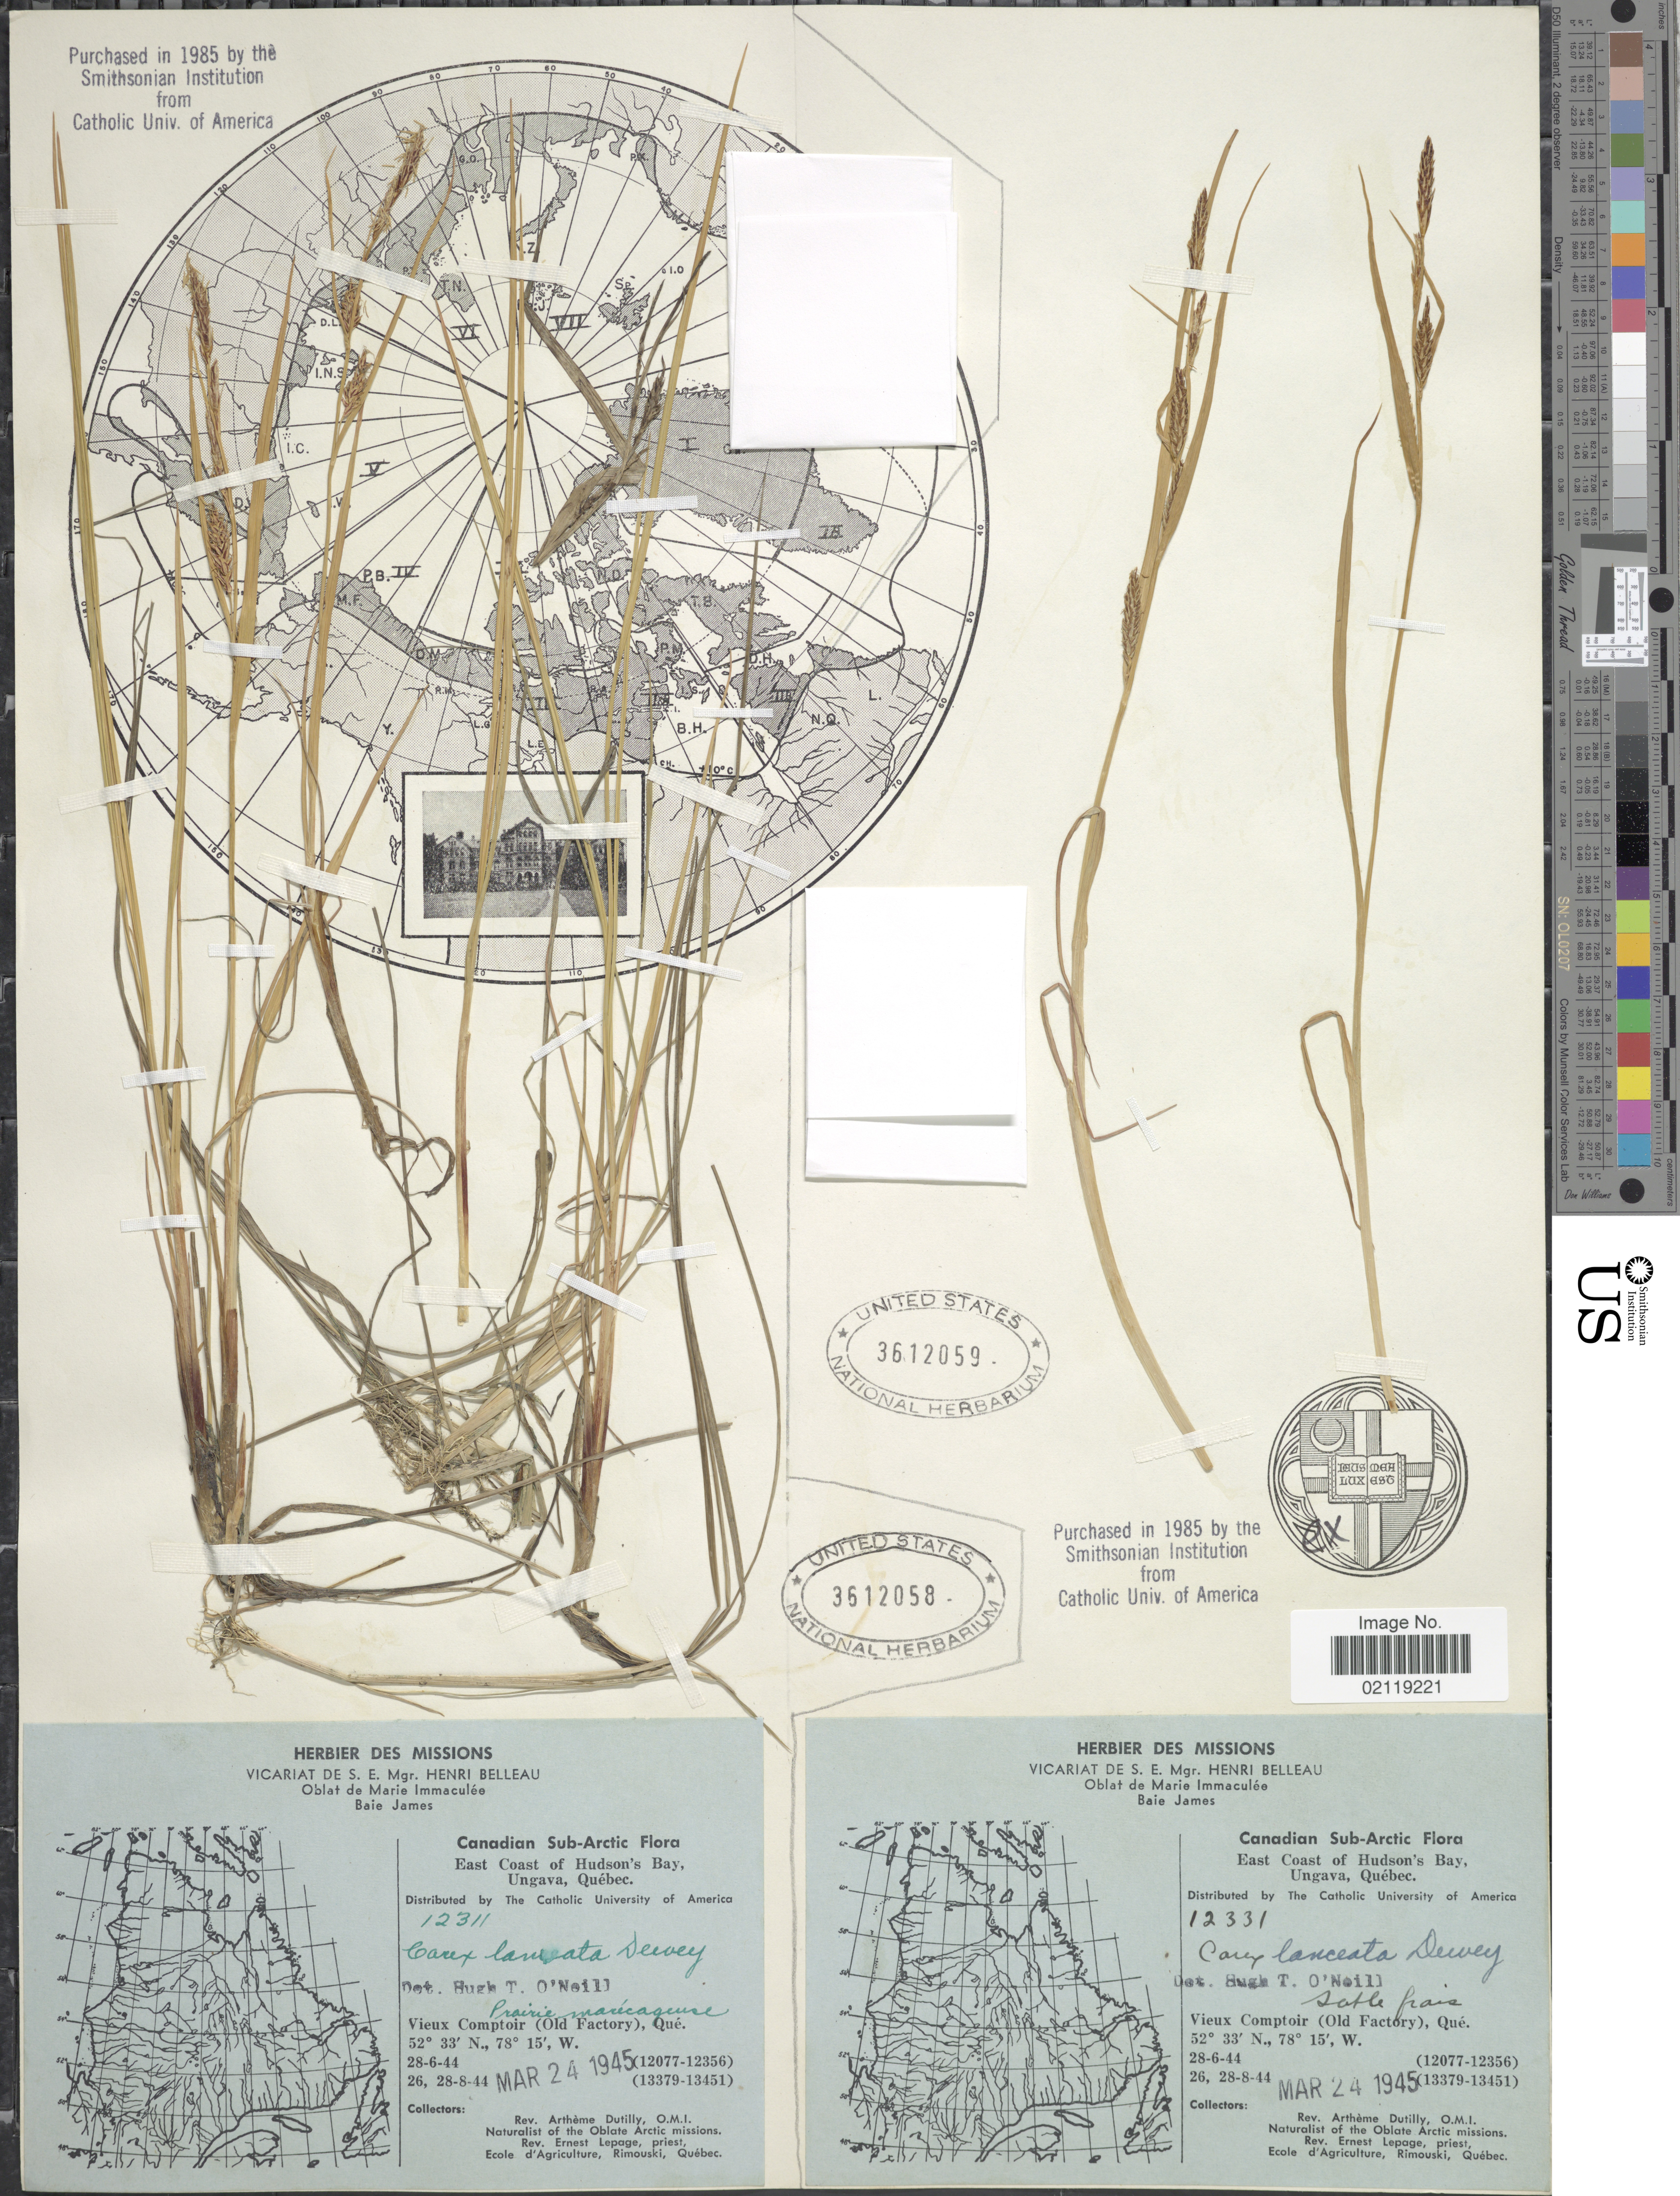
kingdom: Plantae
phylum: Tracheophyta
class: Liliopsida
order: Poales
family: Cyperaceae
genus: Carex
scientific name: Carex salina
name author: Wahlenb.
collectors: A. Dutilly & E. Lepage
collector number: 12331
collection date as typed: Transcribed d/m/y: 28/6/44 to 28/8/44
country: Canada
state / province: Quebec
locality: Canadian Sub-Arctic. East Coast of Hudson's Bay, Ungava, Quebec. Vieux Comptior (Old Factory), Que.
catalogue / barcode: US 3612059-2